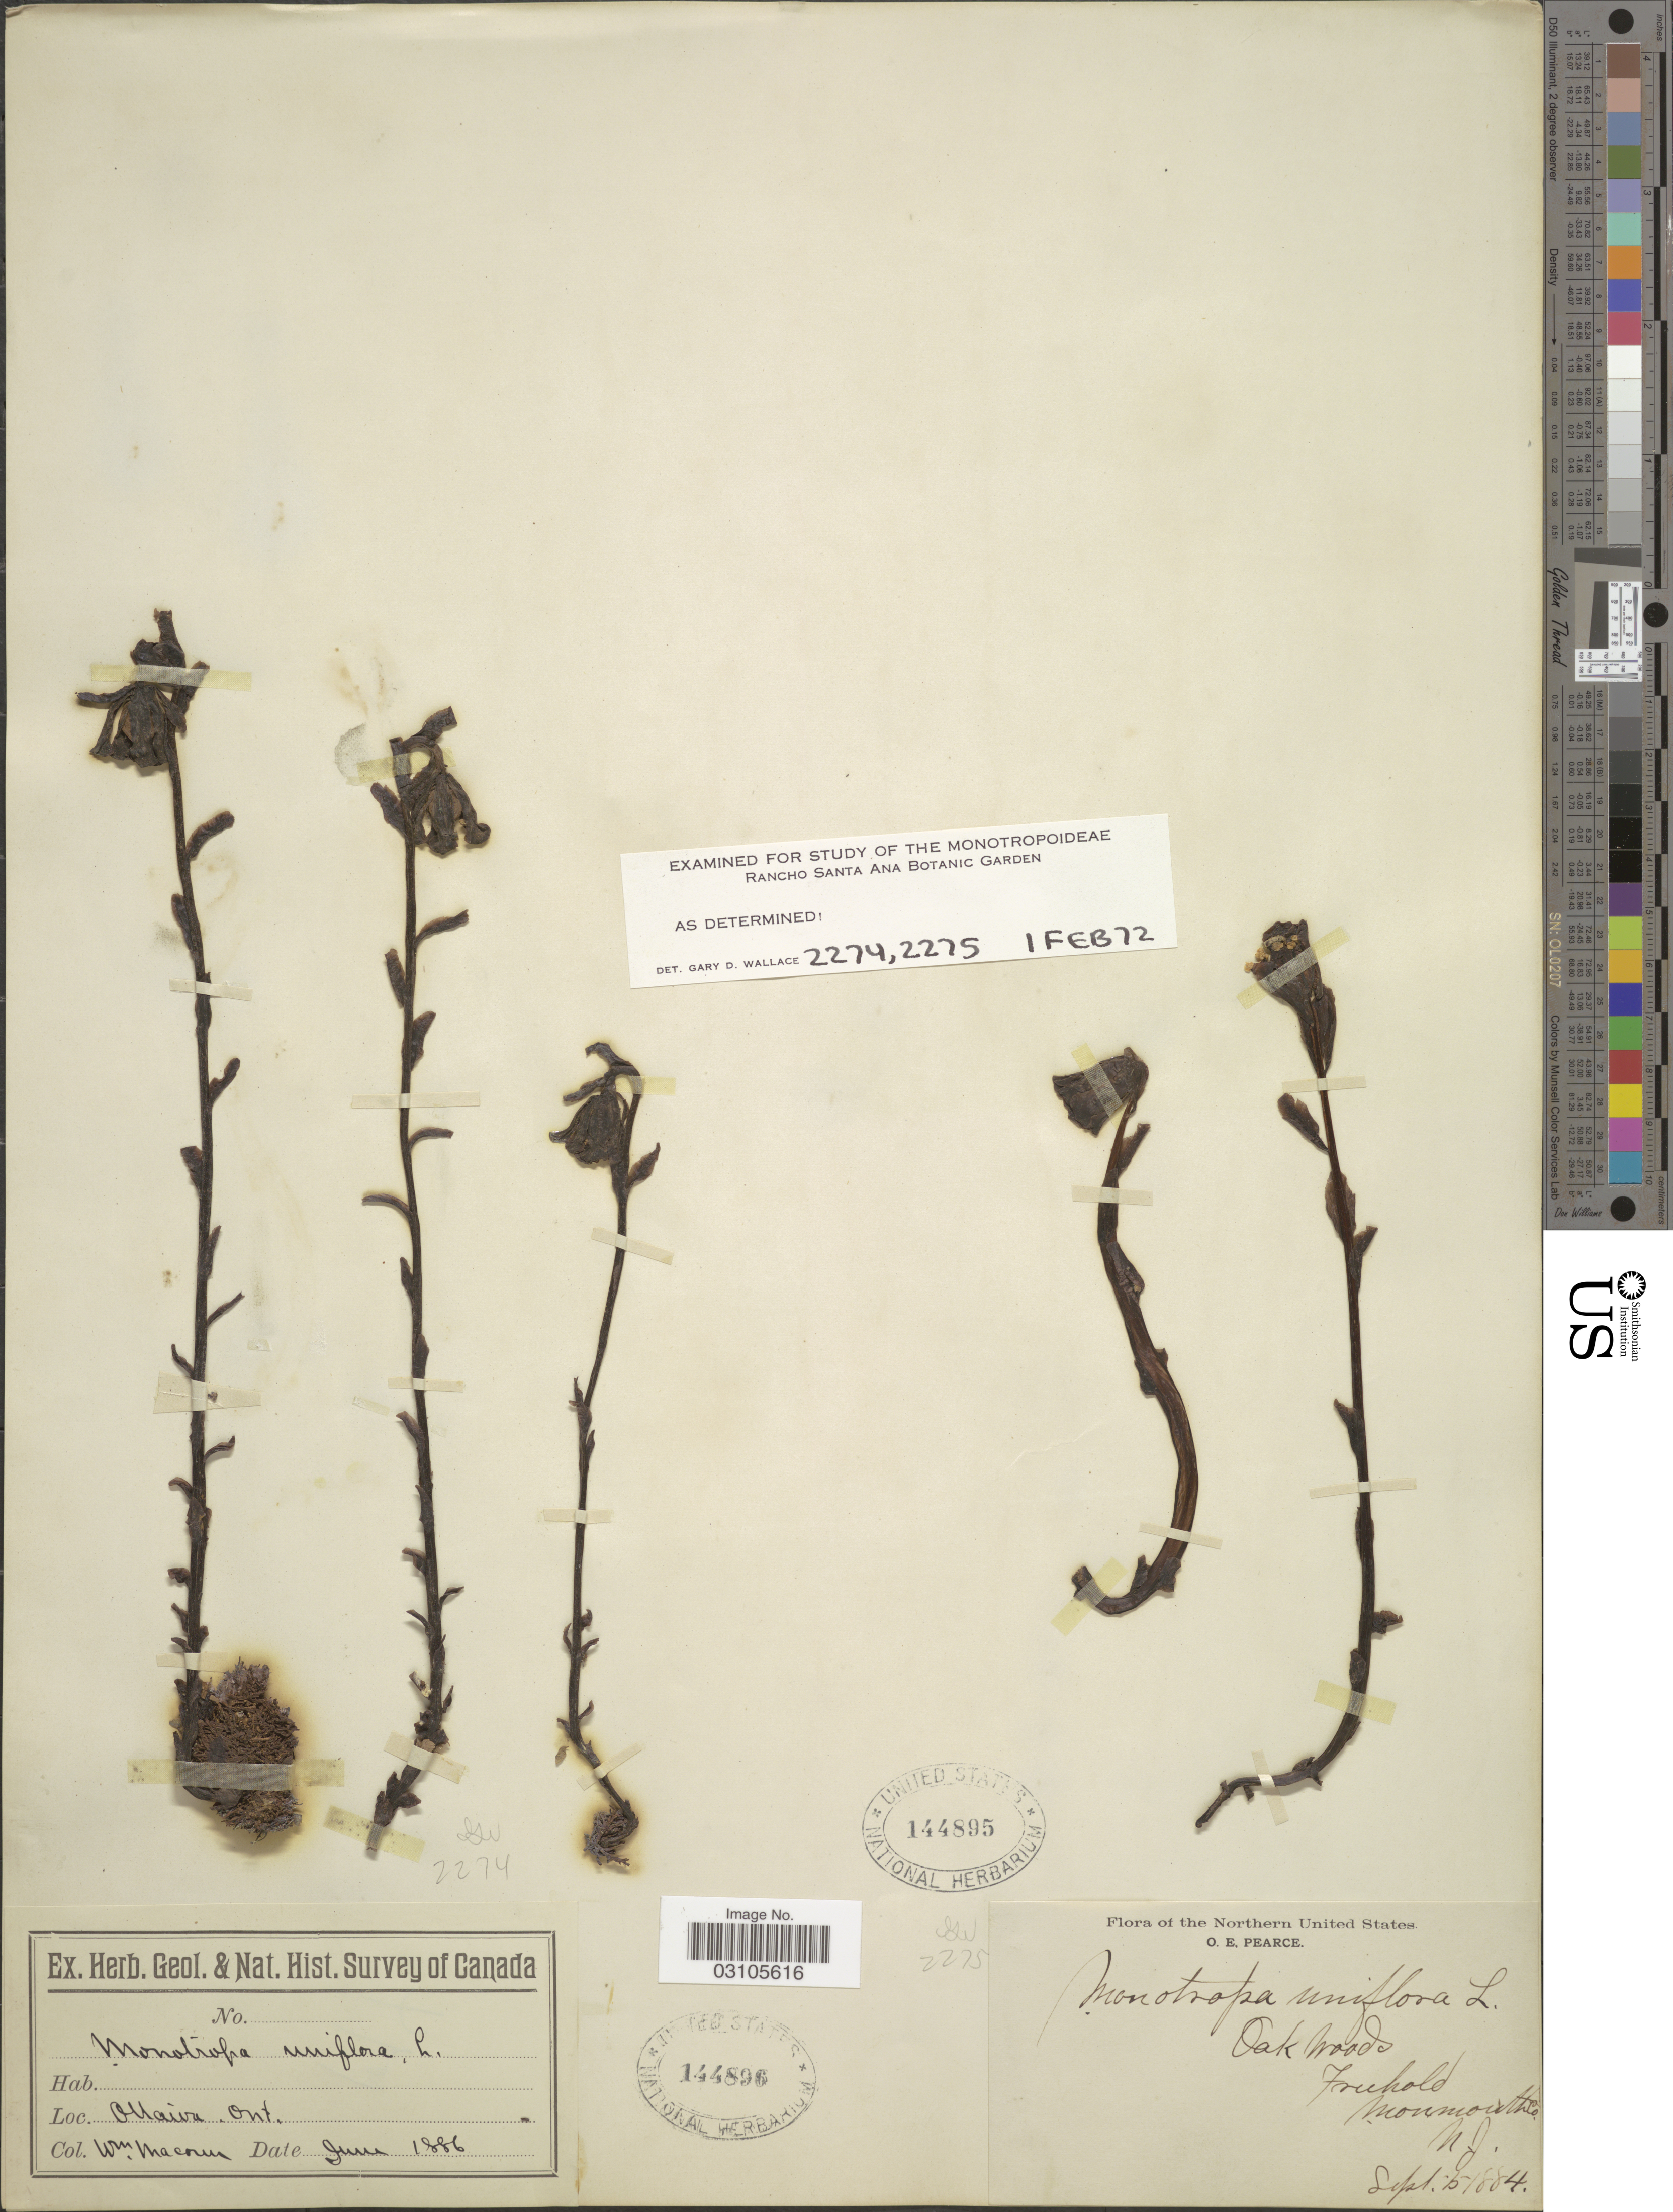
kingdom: Plantae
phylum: Tracheophyta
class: Magnoliopsida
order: Ericales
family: Ericaceae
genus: Monotropa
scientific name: Monotropa uniflora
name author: L.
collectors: O. E. Pearce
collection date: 1884-09-15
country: United States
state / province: New Jersey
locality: Northern United States. Oak Woods. Freehold Monmouth Co.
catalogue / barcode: US 144895-2